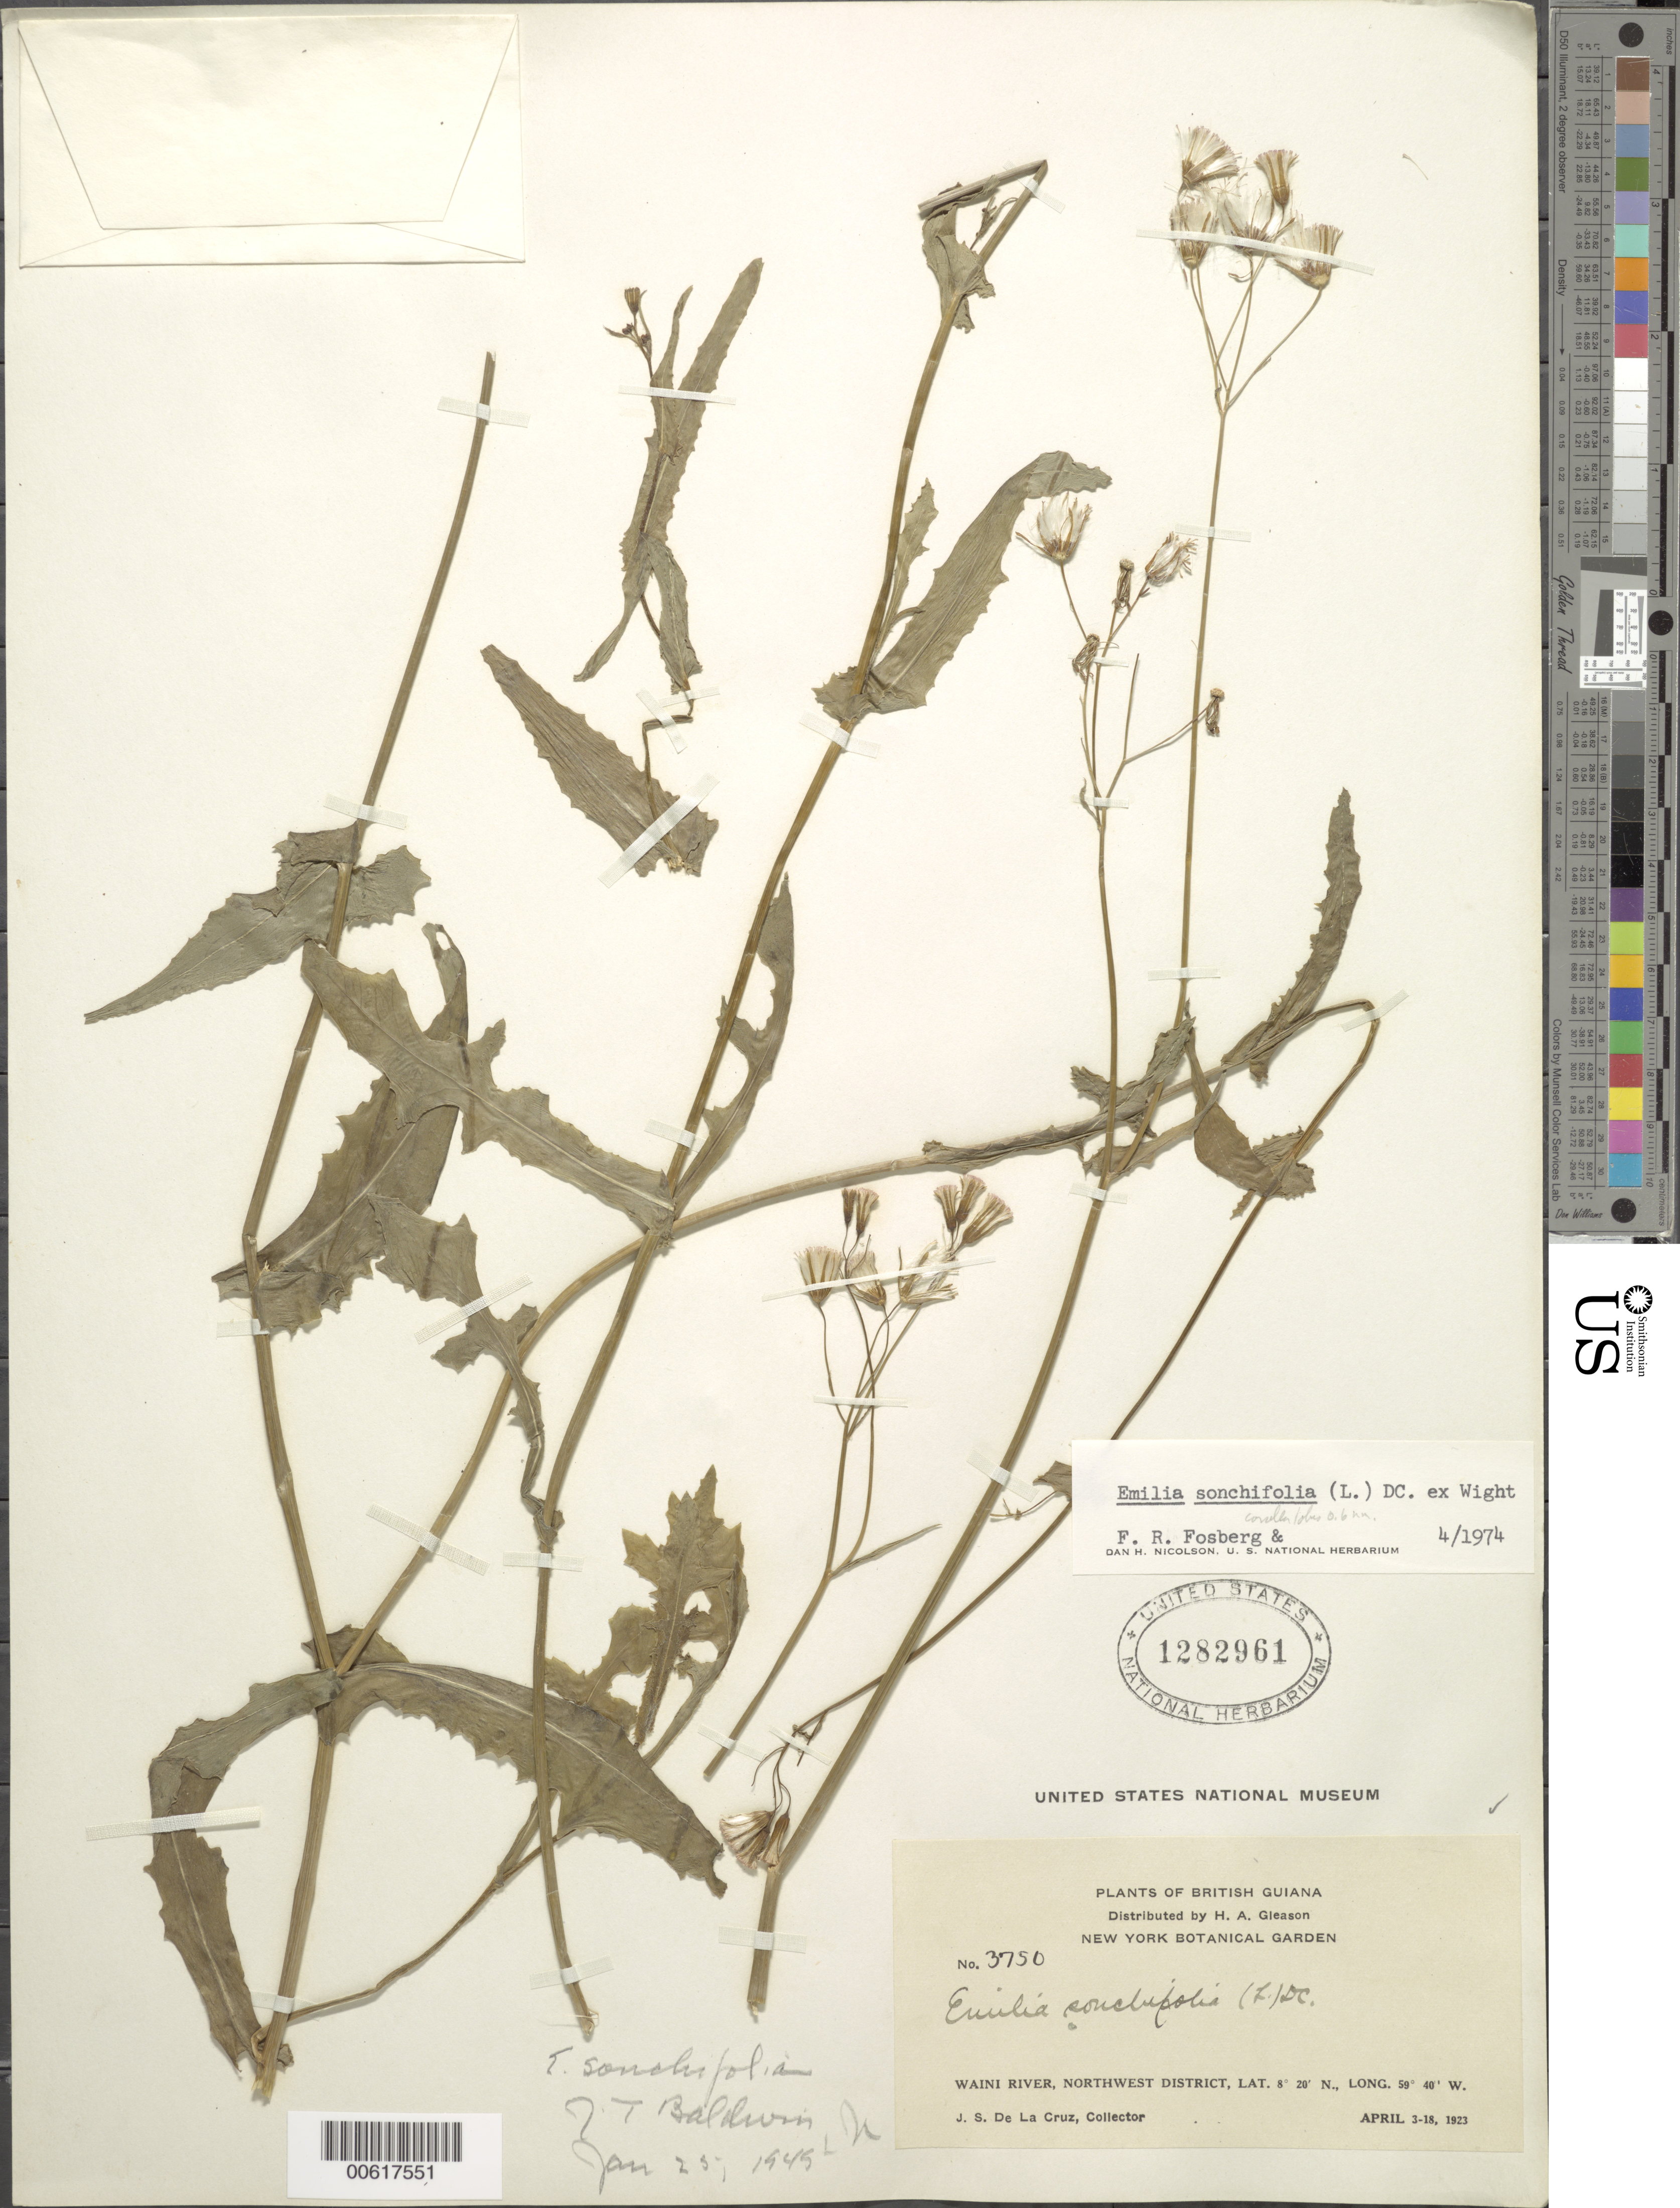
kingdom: Plantae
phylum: Tracheophyta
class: Magnoliopsida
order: Asterales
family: Asteraceae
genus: Emilia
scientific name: Emilia sonchifolia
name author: (L.) DC.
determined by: Pruski, J. F.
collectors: J. S. de la Cruz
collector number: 3750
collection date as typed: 3-Apr-23 to 18-Apr-23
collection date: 1923-04-03/1923-04-18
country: Guyana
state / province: Barima-Waini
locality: Waini R., NW District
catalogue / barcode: US 1282961